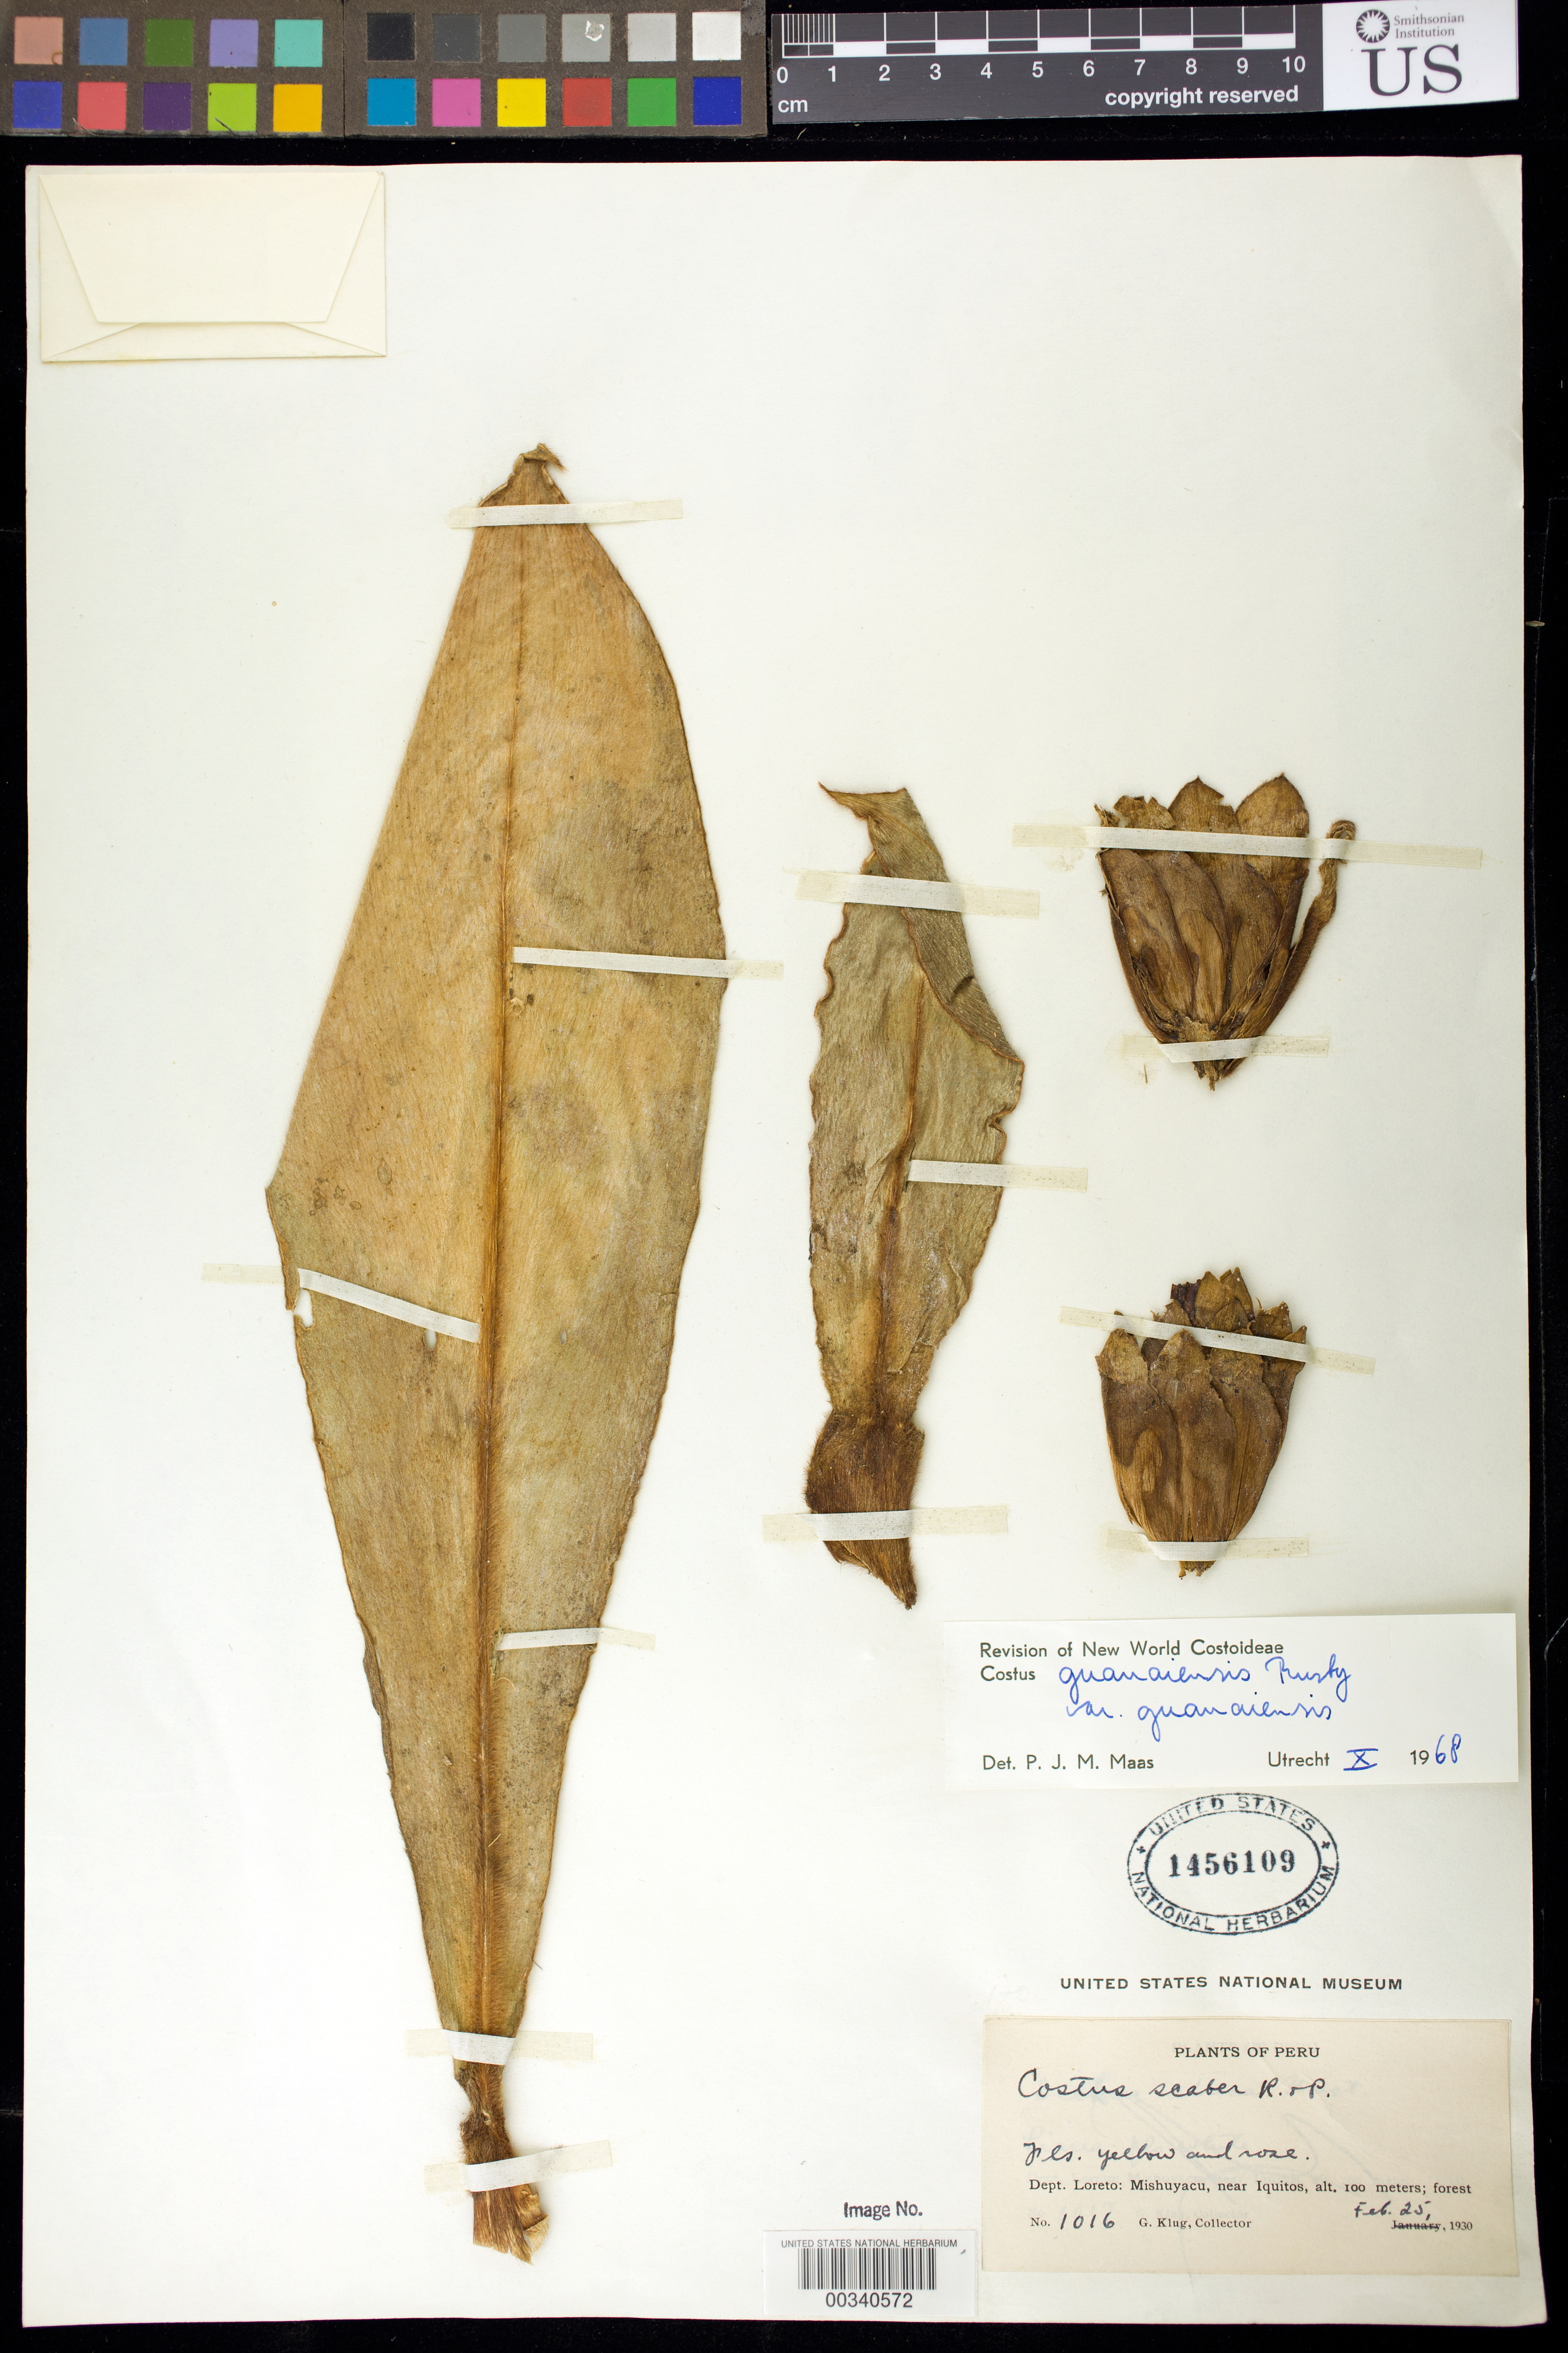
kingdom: Plantae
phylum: Tracheophyta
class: Liliopsida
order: Zingiberales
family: Costaceae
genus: Costus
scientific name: Costus guanaiensis var. guanaiensis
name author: Rusby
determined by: Maas, Paul J. M.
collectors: G. Klug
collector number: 1016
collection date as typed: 25 Feb 1930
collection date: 1930-02-25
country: Peru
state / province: Loreto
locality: Mishuyacu, near Iquitos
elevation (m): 100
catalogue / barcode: US 1456109